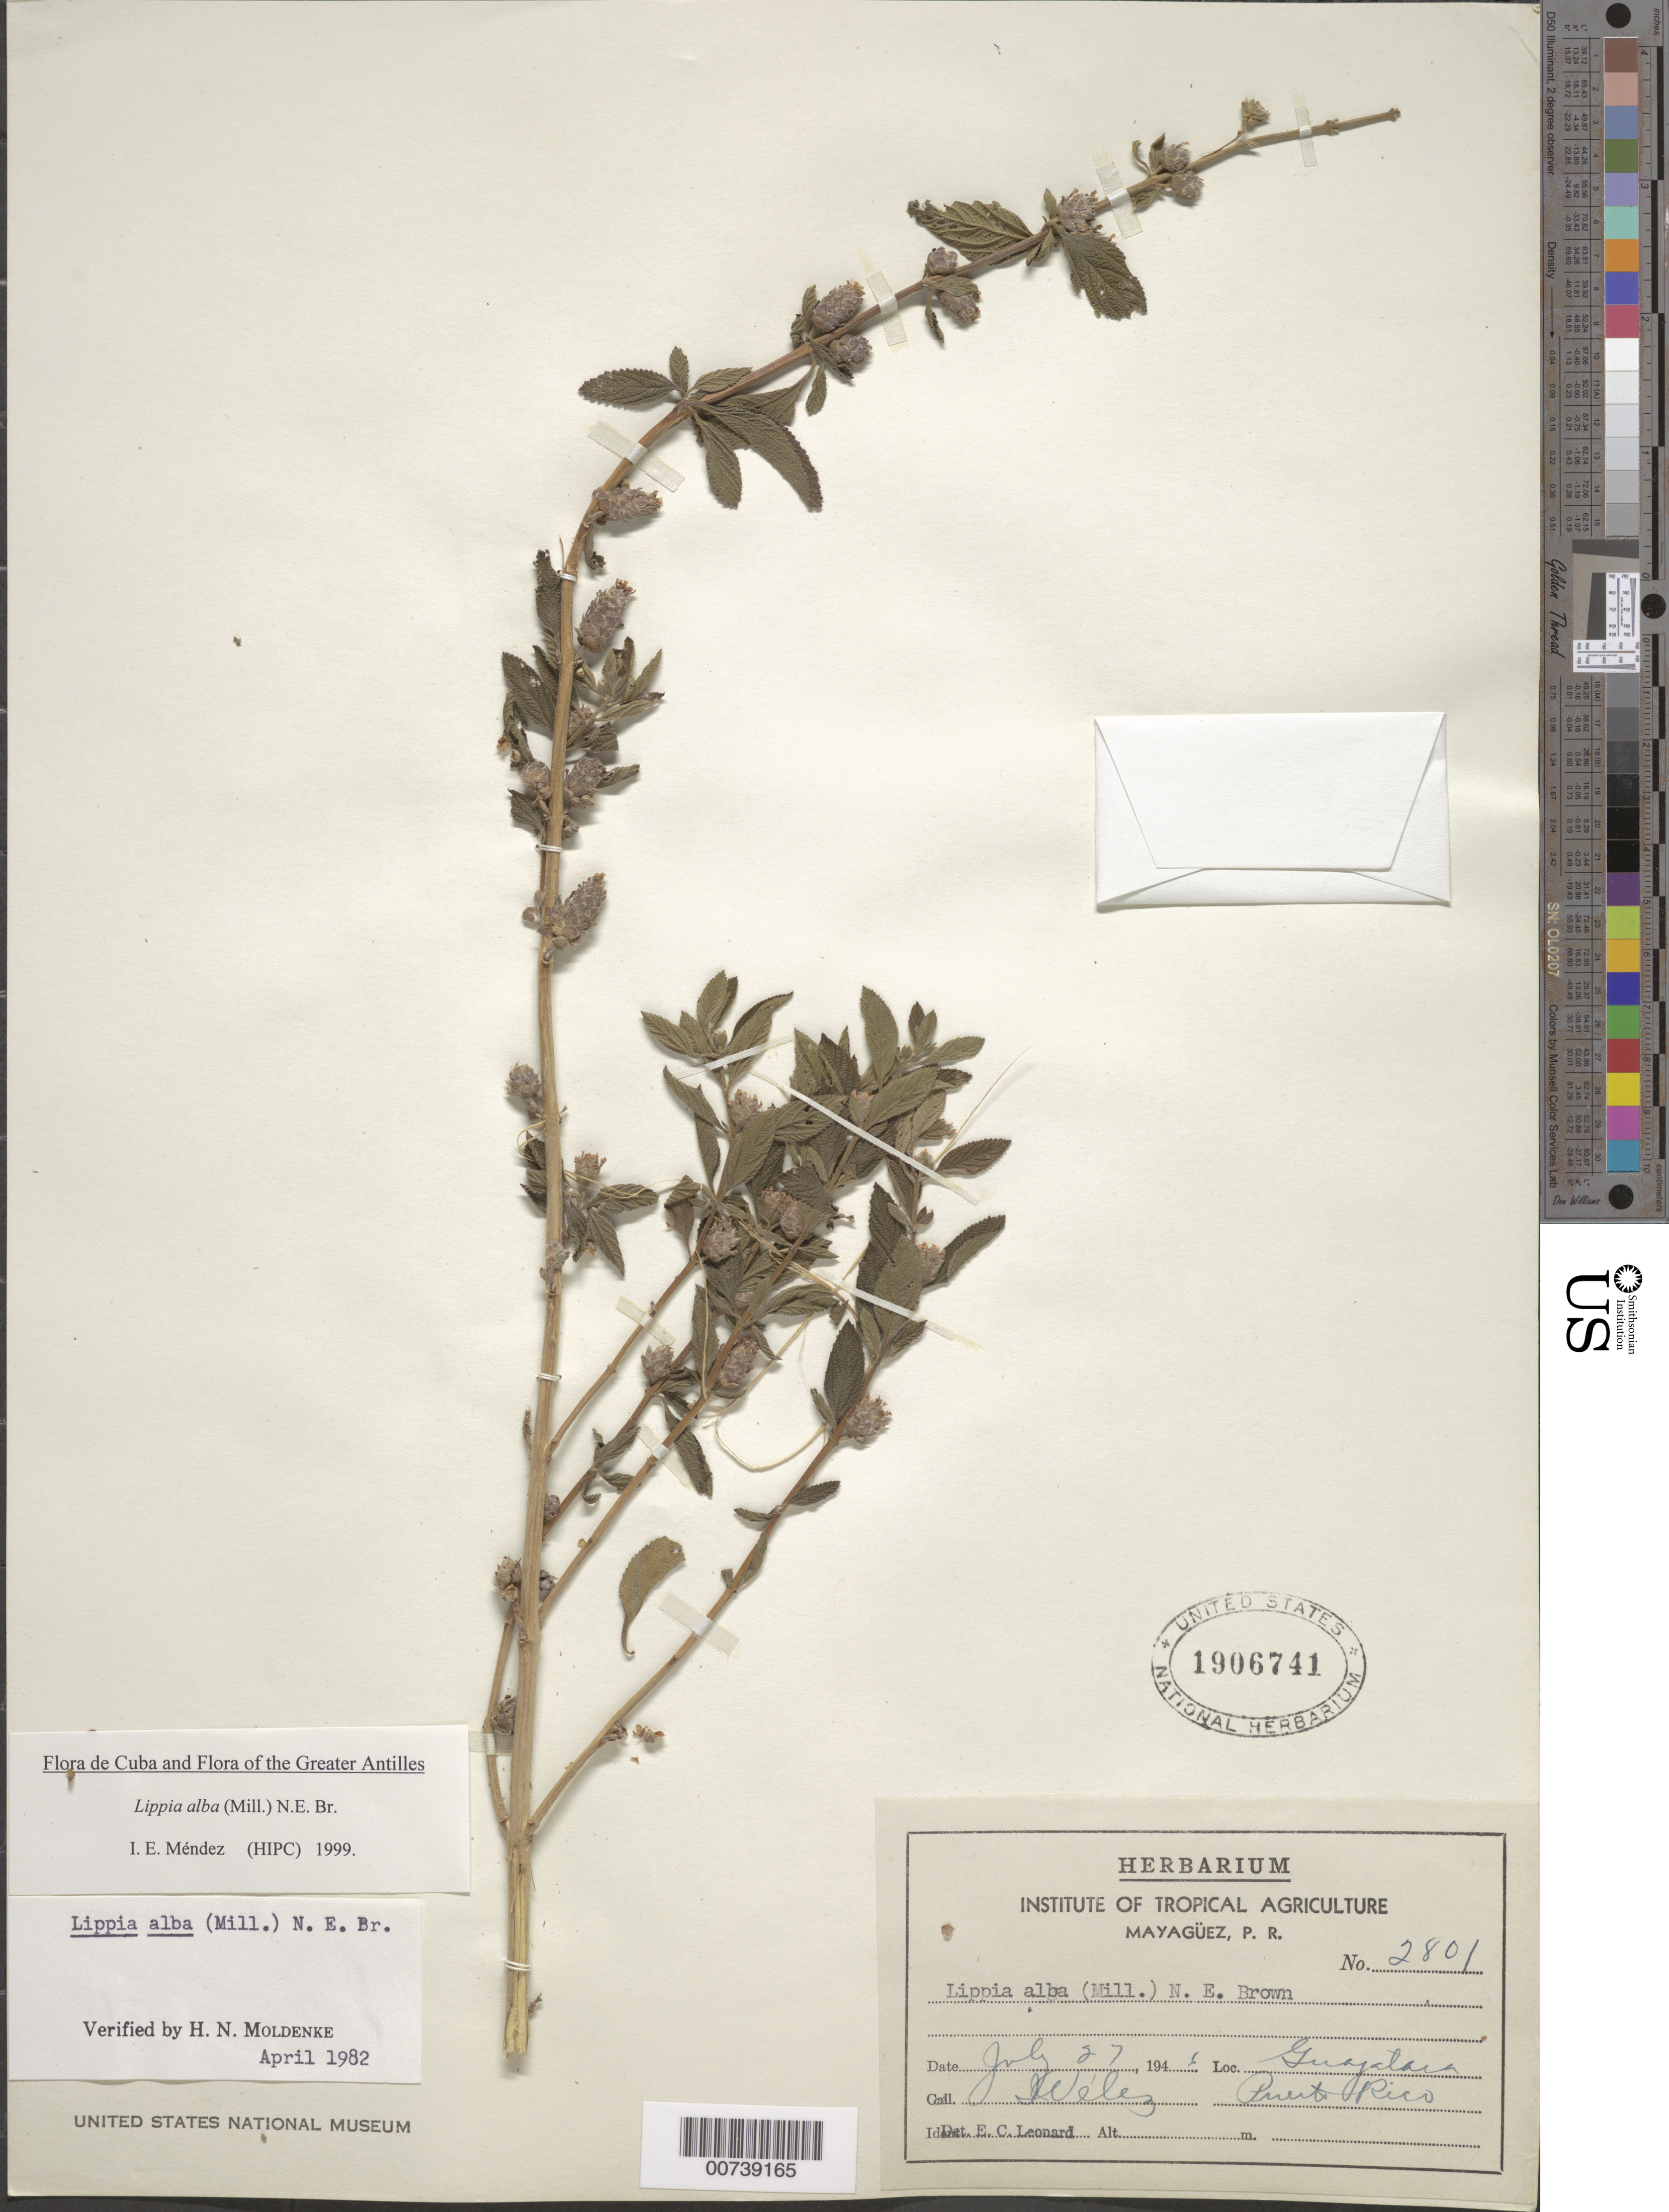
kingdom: Plantae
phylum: Tracheophyta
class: Magnoliopsida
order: Lamiales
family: Verbenaceae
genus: Lippia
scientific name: Lippia alba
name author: (Mill.) N.E. Br. ex Britton & P. Wilson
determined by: Méndez, Isidro E., (HIPC)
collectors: I. Velez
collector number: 2801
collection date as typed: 27 Jul 1946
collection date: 1946-07-27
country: Puerto Rico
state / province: Quebradillas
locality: Guajataca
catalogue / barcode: US 1906741